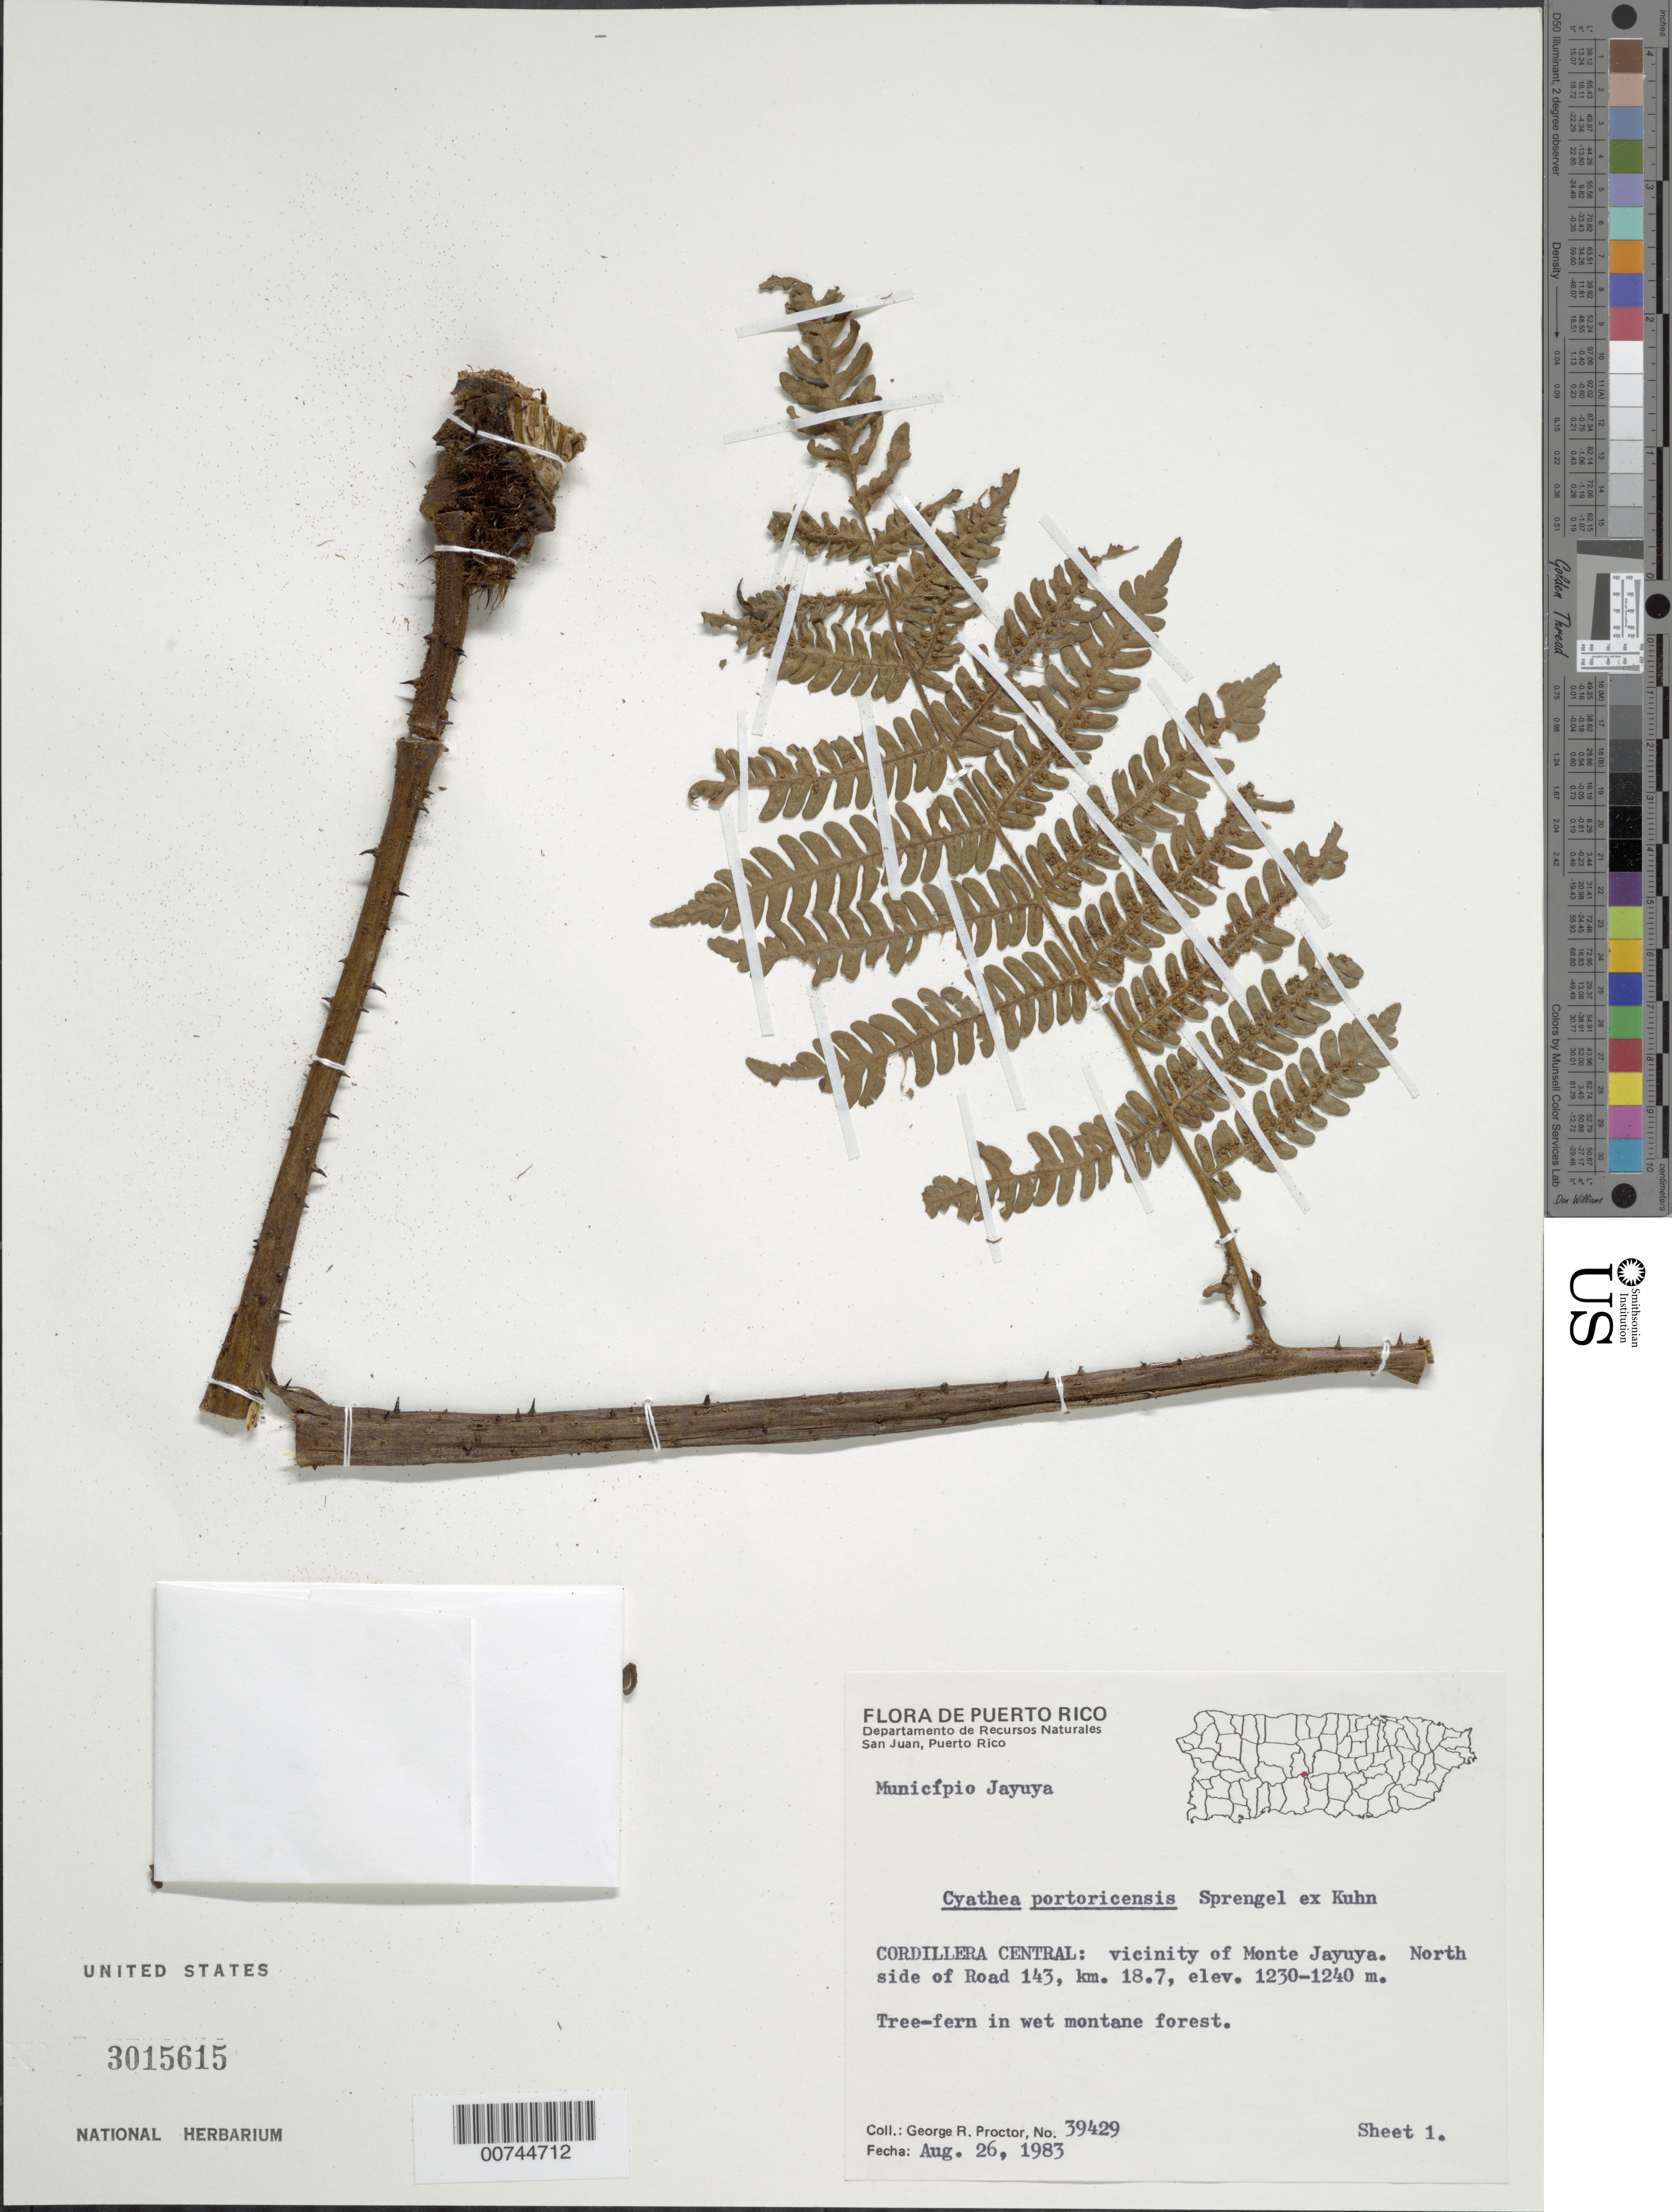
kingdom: Plantae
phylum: Tracheophyta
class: Polypodiopsida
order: Cyatheales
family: Cyatheaceae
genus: Alsophila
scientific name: Alsophila portoricensis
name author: (Spreng. ex Kuhn) D.S. Conant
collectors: G. R. Proctor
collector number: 39429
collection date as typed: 26 Aug 1983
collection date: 1983-08-26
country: Puerto Rico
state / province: Jayuya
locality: Cordillera Central: vicinity of Monte Jayuya. North side of Road 143, km 18.7. Municipio de Jayuya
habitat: Tree-fern in wet montane forest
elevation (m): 1230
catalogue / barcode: US 3015615